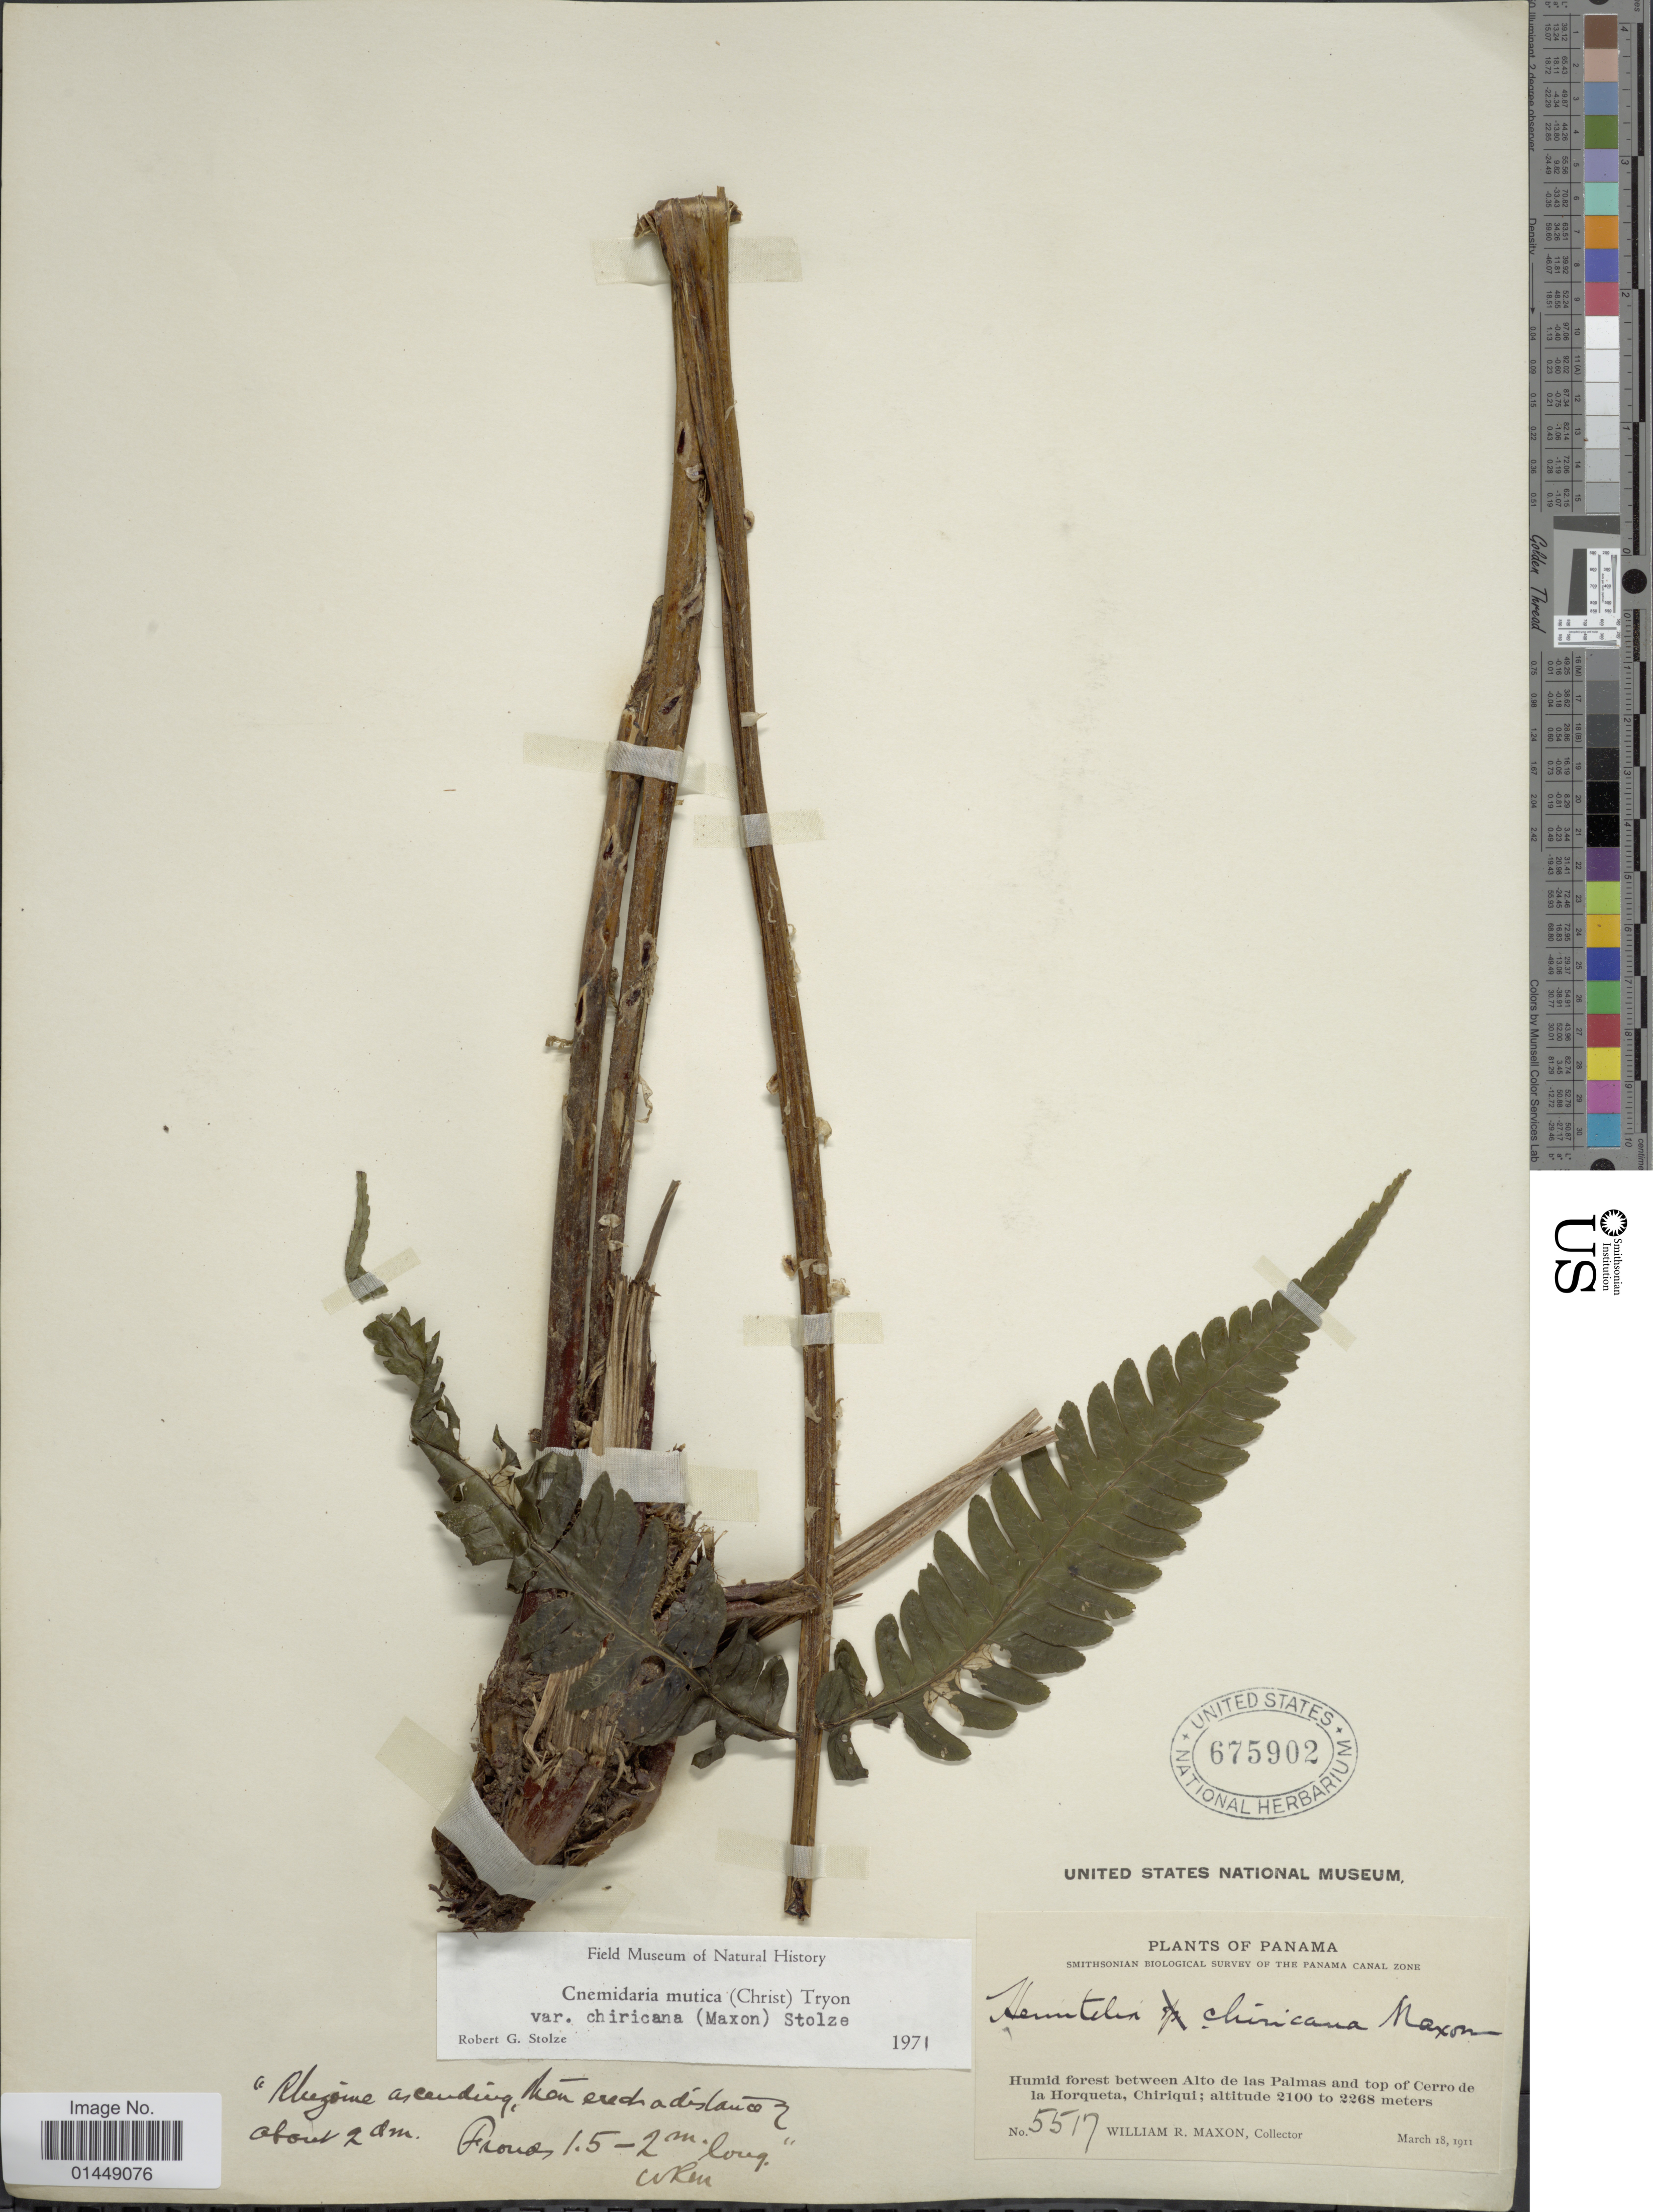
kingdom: Plantae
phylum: Tracheophyta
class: Polypodiopsida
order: Cyatheales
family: Cyatheaceae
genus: Cyathea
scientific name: Cyathea mutica var. chiricana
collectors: W. R. Maxon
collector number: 5517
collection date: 1911-03-18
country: Panama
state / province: Chiriqui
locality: Humid forest between Alto de las Palmas and top of Cerro de la Horqueta, Chiriqui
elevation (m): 2100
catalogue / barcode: US 675902